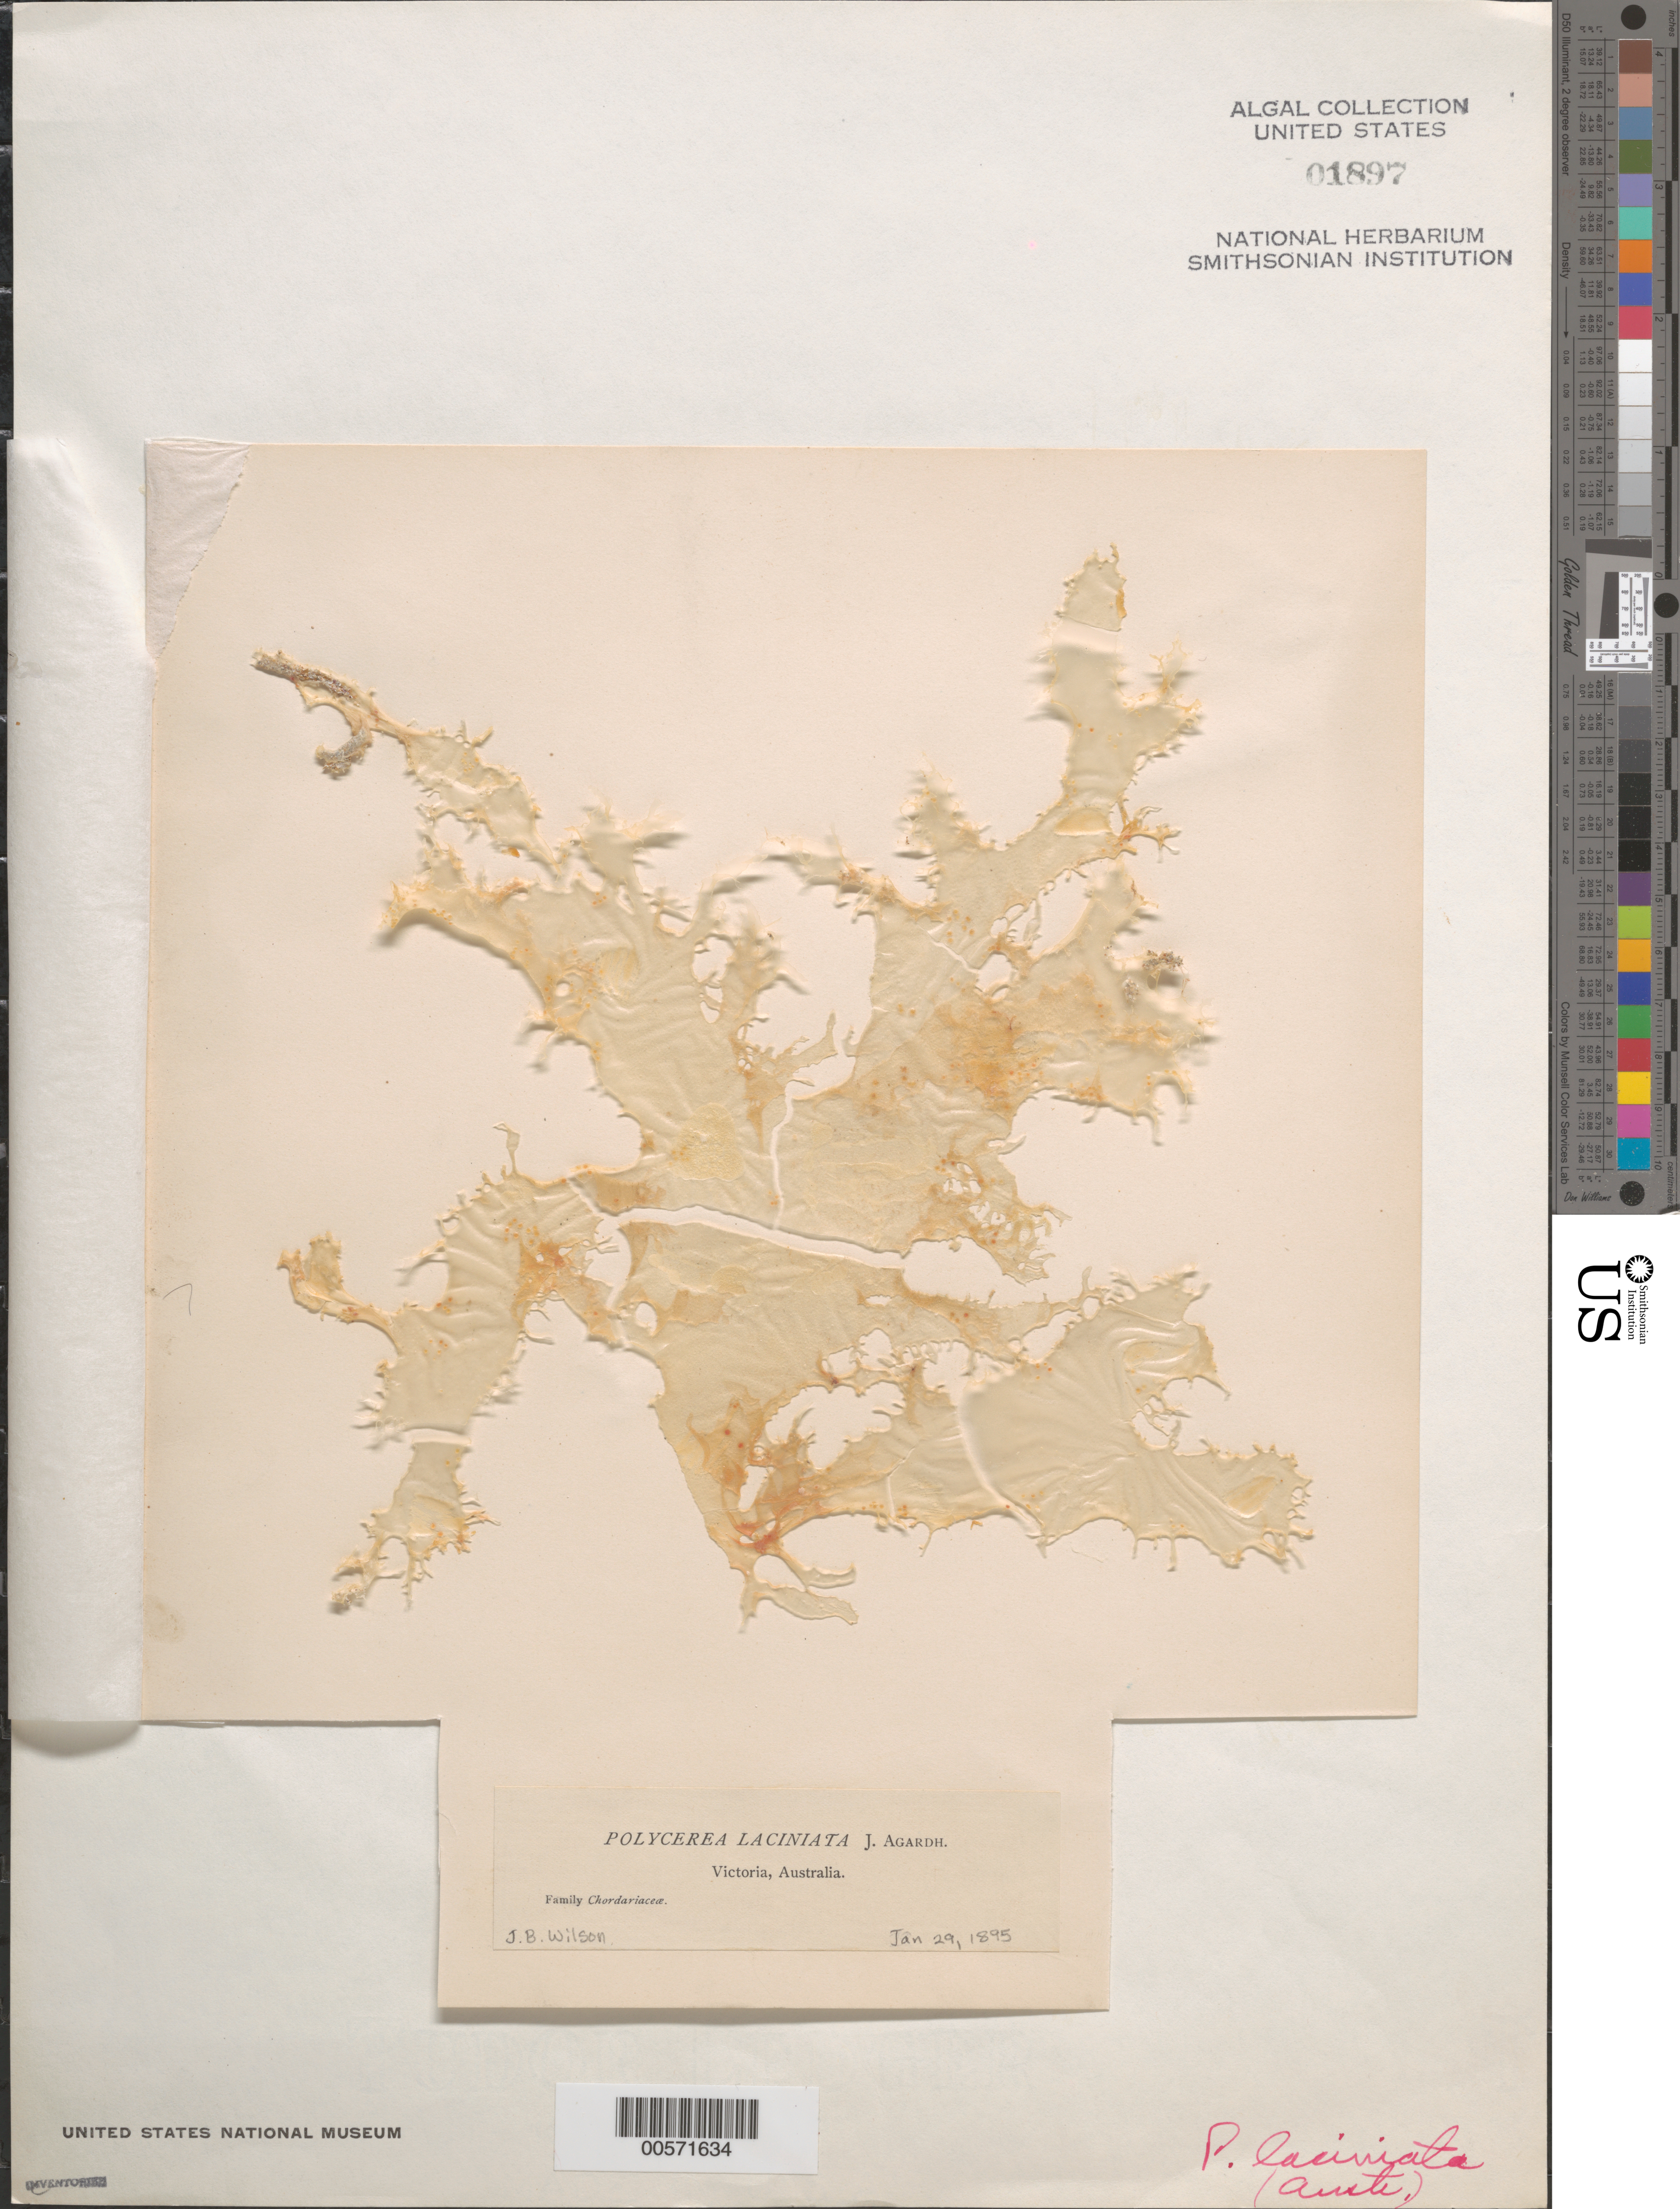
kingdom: Chromista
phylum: Ochrophyta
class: Phaeophyceae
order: Ectocarpales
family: Chordariaceae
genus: Polycerea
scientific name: Polycerea laciniata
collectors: J. B. Wilson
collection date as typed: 29 Jan 1895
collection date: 1895-01-29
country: Australia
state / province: Victoria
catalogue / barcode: US 1897